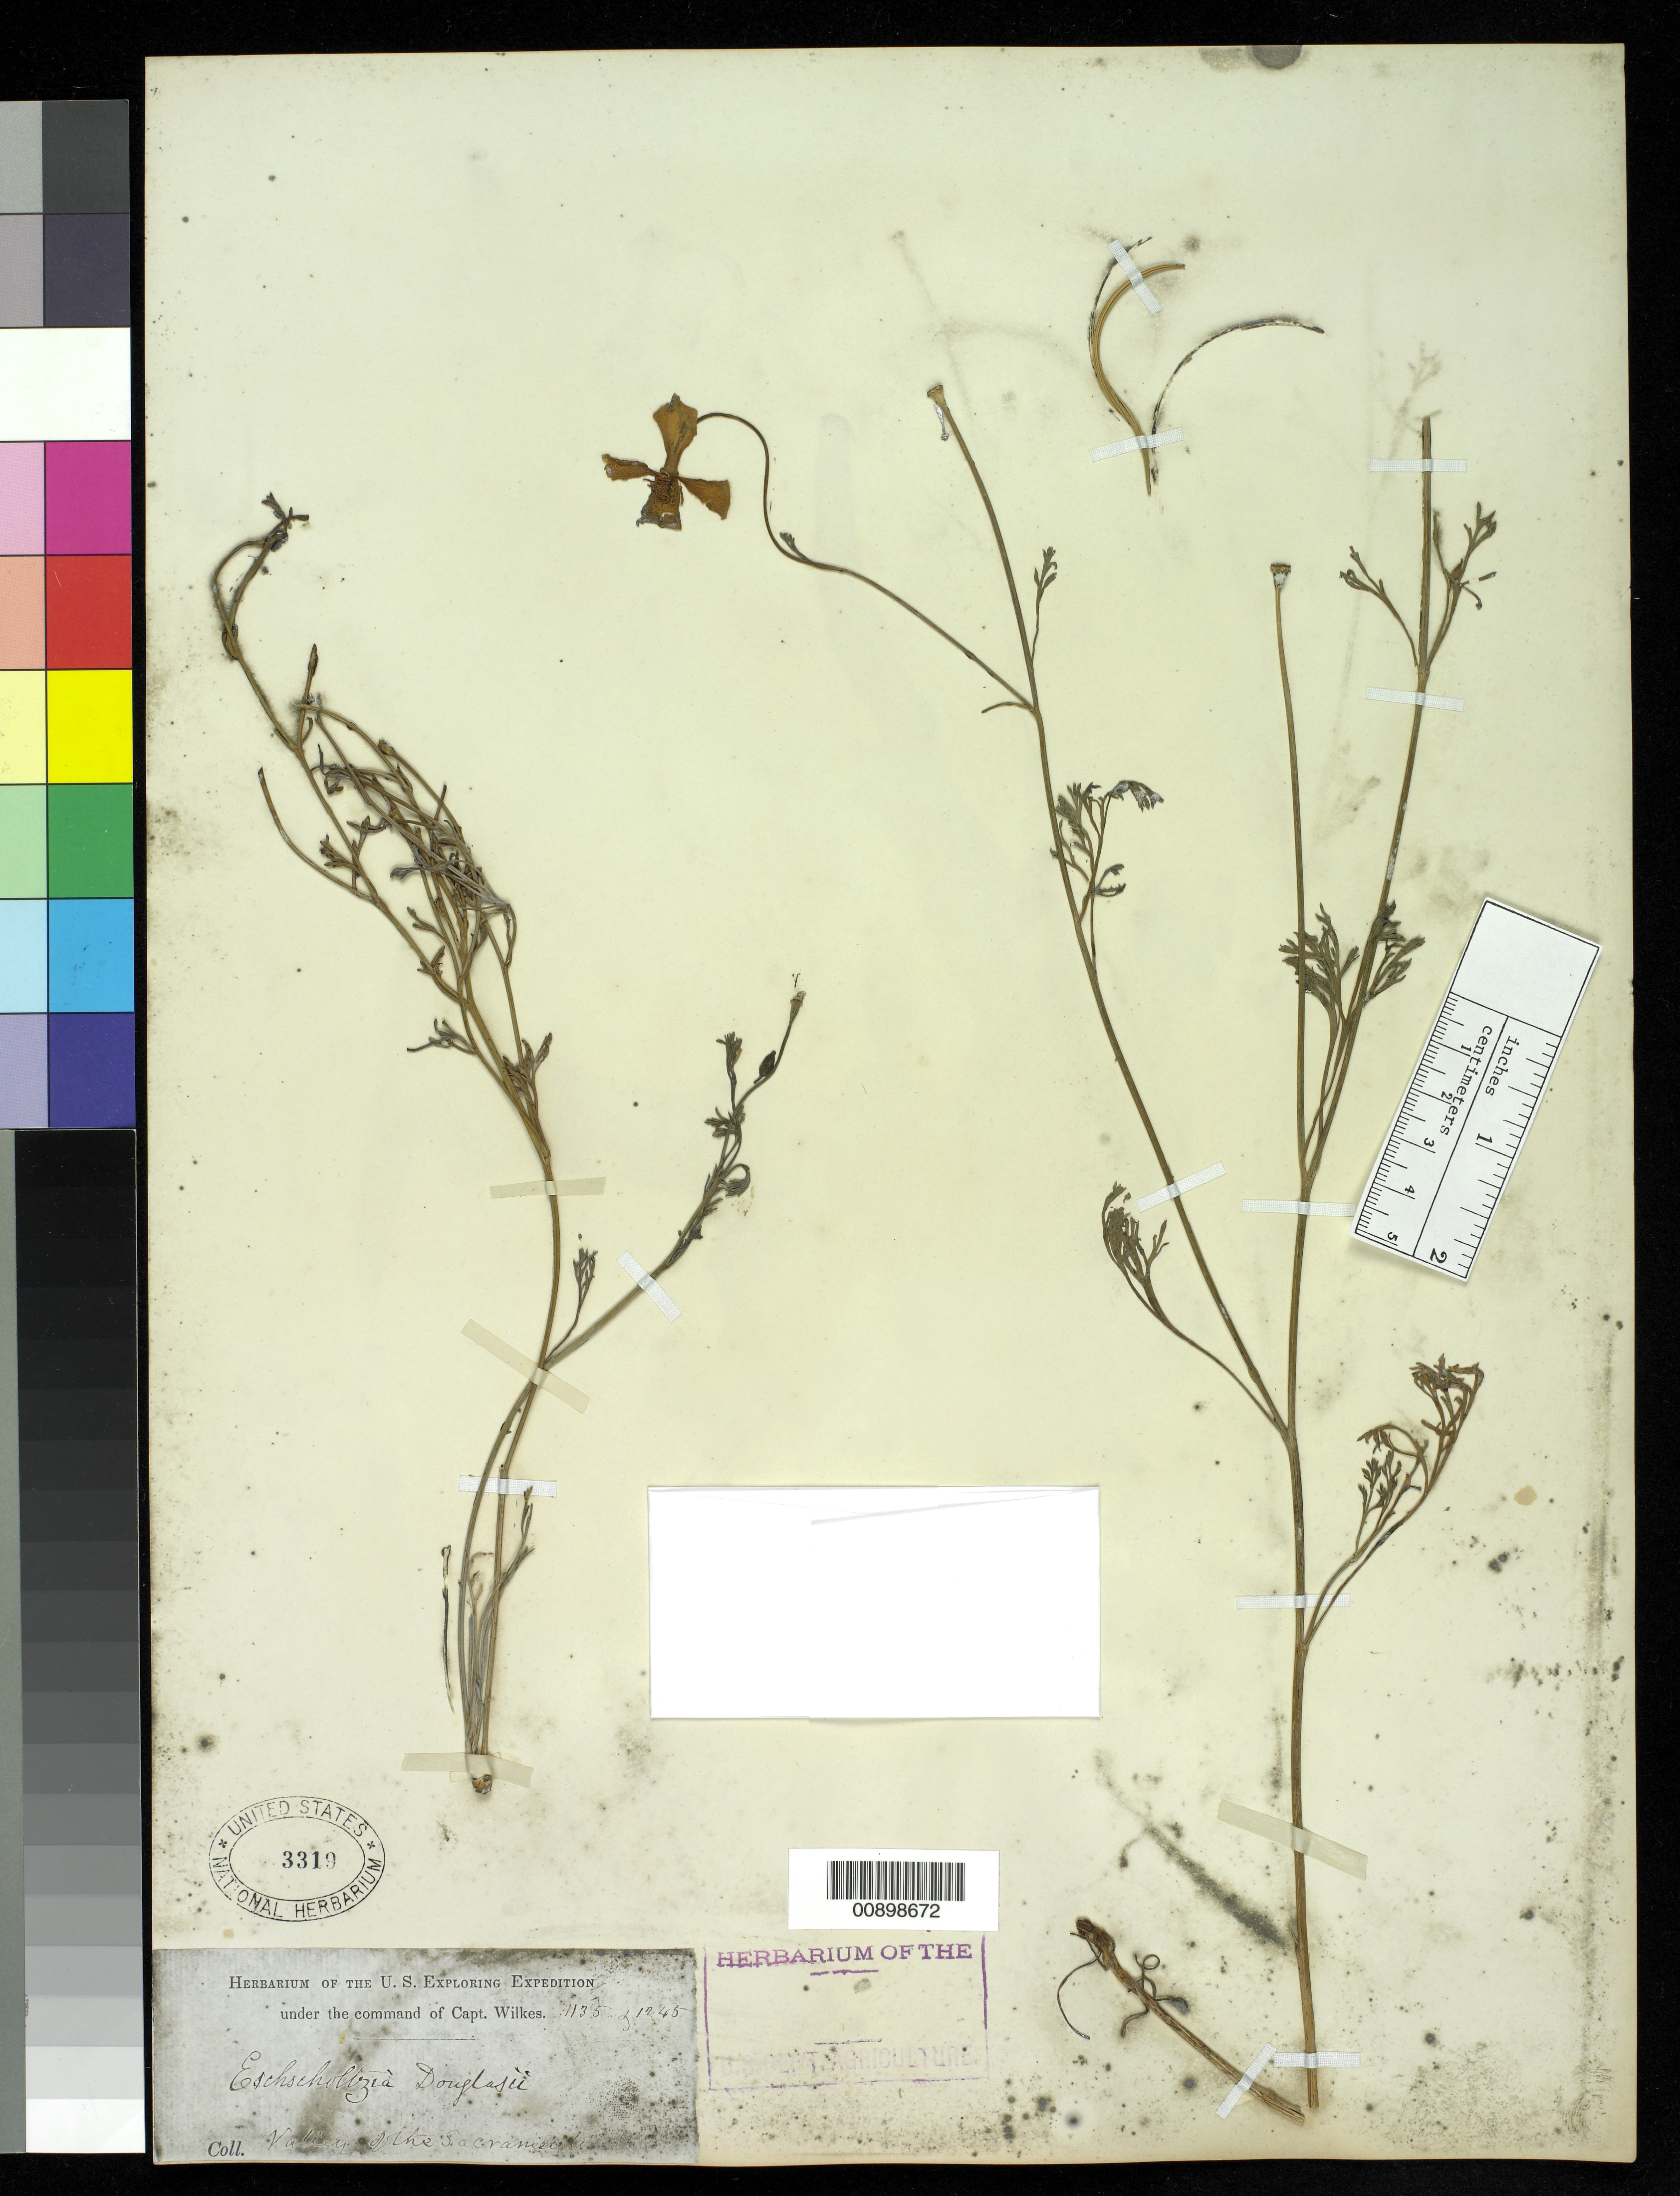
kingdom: Plantae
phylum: Tracheophyta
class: Magnoliopsida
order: Ranunculales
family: Papaveraceae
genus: Eschscholzia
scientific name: Eschscholzia crocea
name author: Benth.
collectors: Wilkes Explor. Exped.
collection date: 1838/1842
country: United States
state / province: California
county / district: Sacramento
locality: Valley of the Sacramento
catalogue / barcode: US 3319